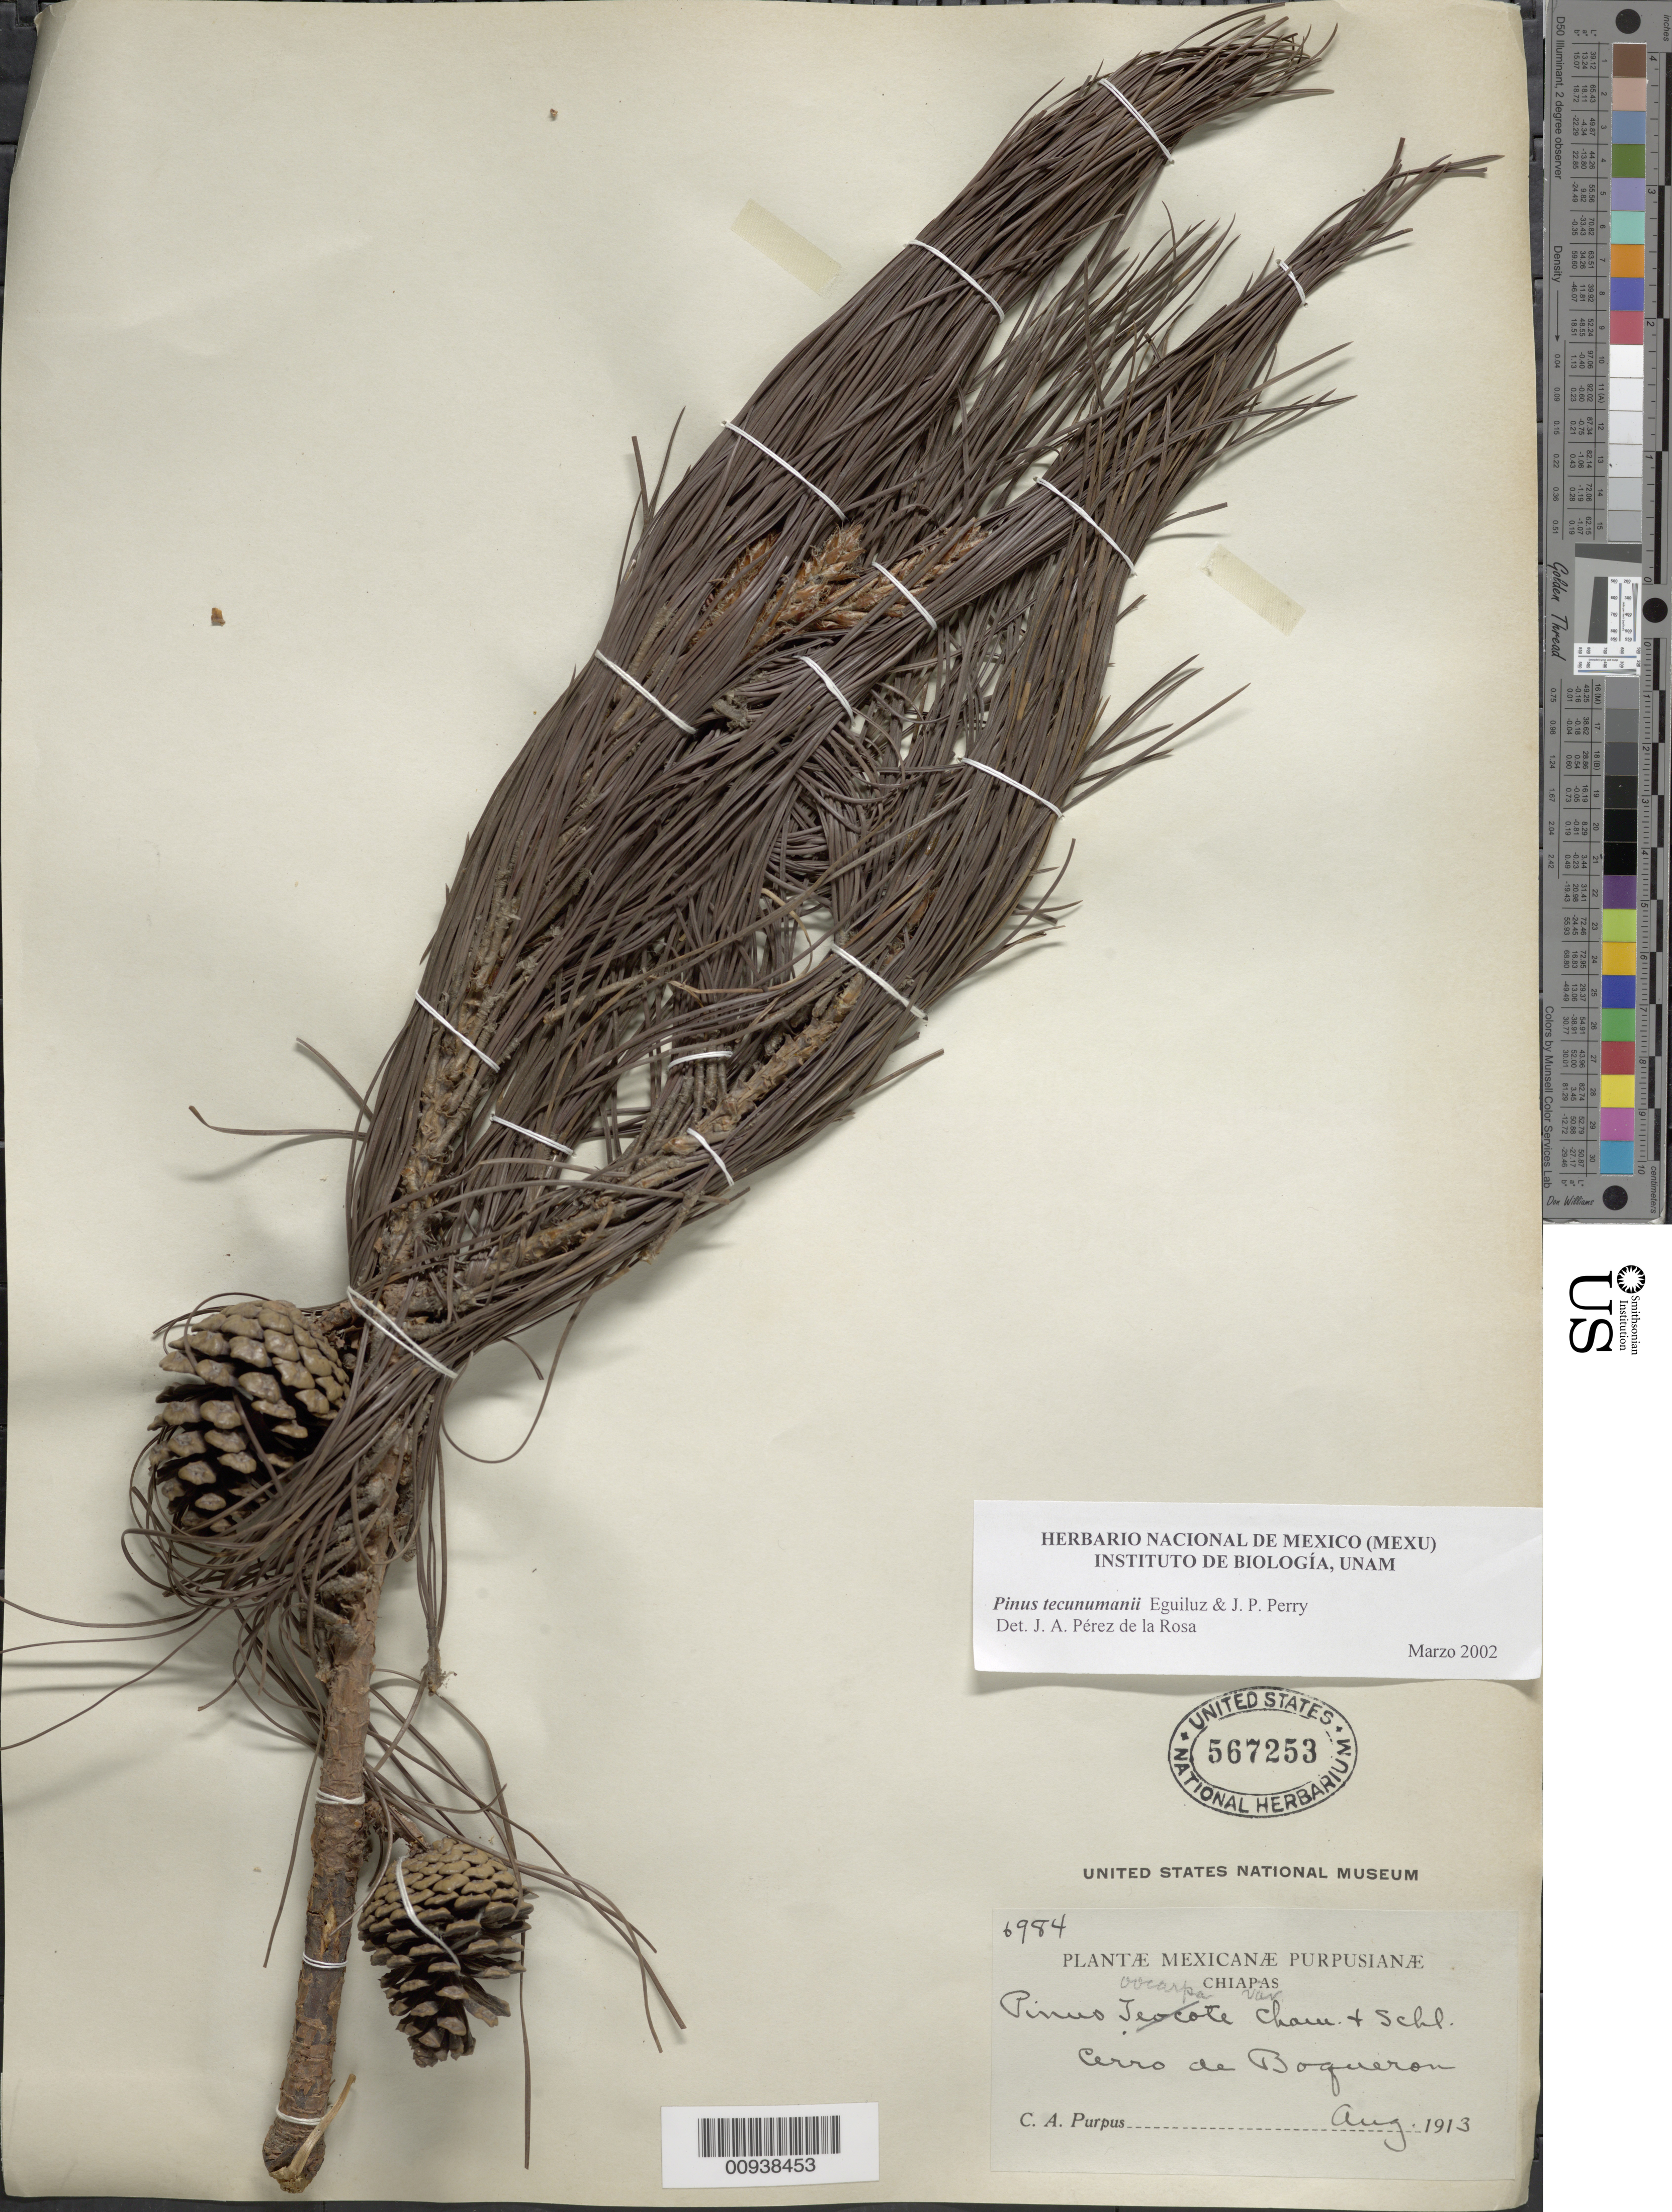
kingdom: Plantae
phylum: Tracheophyta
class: Pinopsida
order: Pinales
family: Pinaceae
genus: Pinus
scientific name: Pinus tecunumanii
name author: F. Schwerdtf. ex Eguiluz & J.P. Perry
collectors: C. A. Purpus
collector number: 6984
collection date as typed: Aug 1913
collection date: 1913-08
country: Mexico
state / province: Chiapas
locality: Cerro de Boqueron.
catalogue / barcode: US 567253